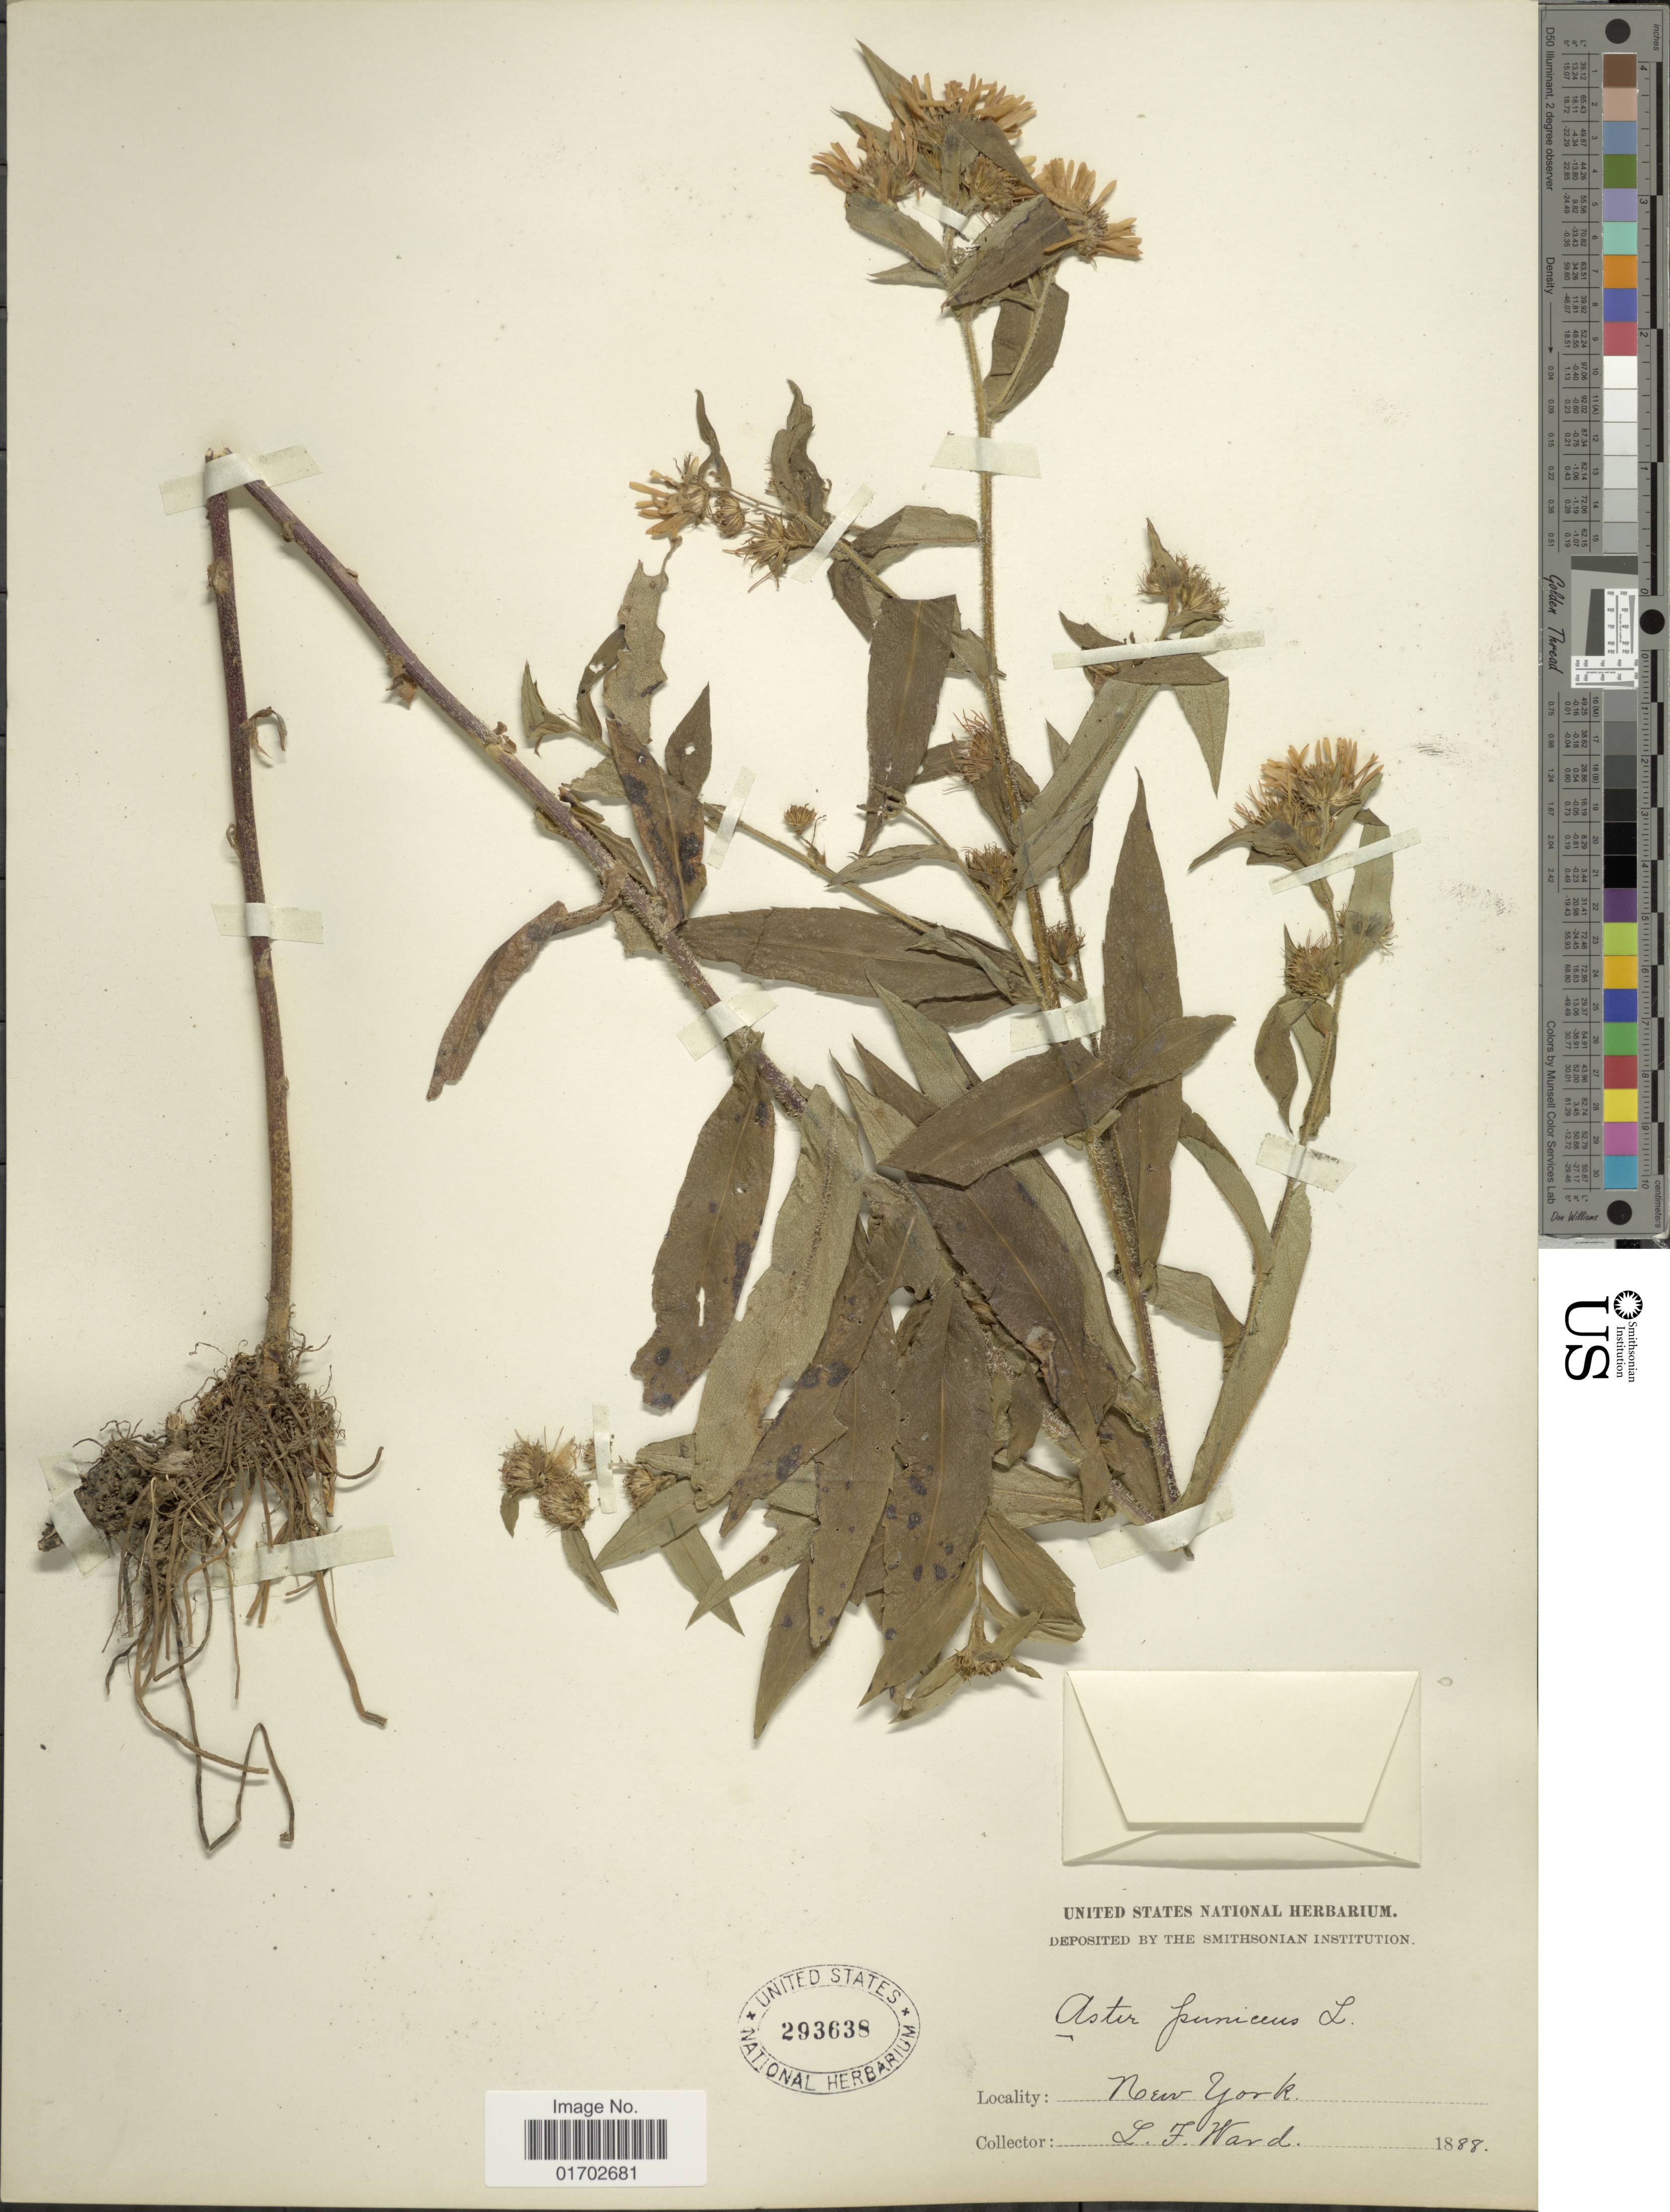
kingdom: Plantae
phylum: Tracheophyta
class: Magnoliopsida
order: Asterales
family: Asteraceae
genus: Symphyotrichum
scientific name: Symphyotrichum puniceum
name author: (L.) Á. Löve & D. Löve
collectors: L. Ward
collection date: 1888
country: United States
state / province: New York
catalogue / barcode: US 293638